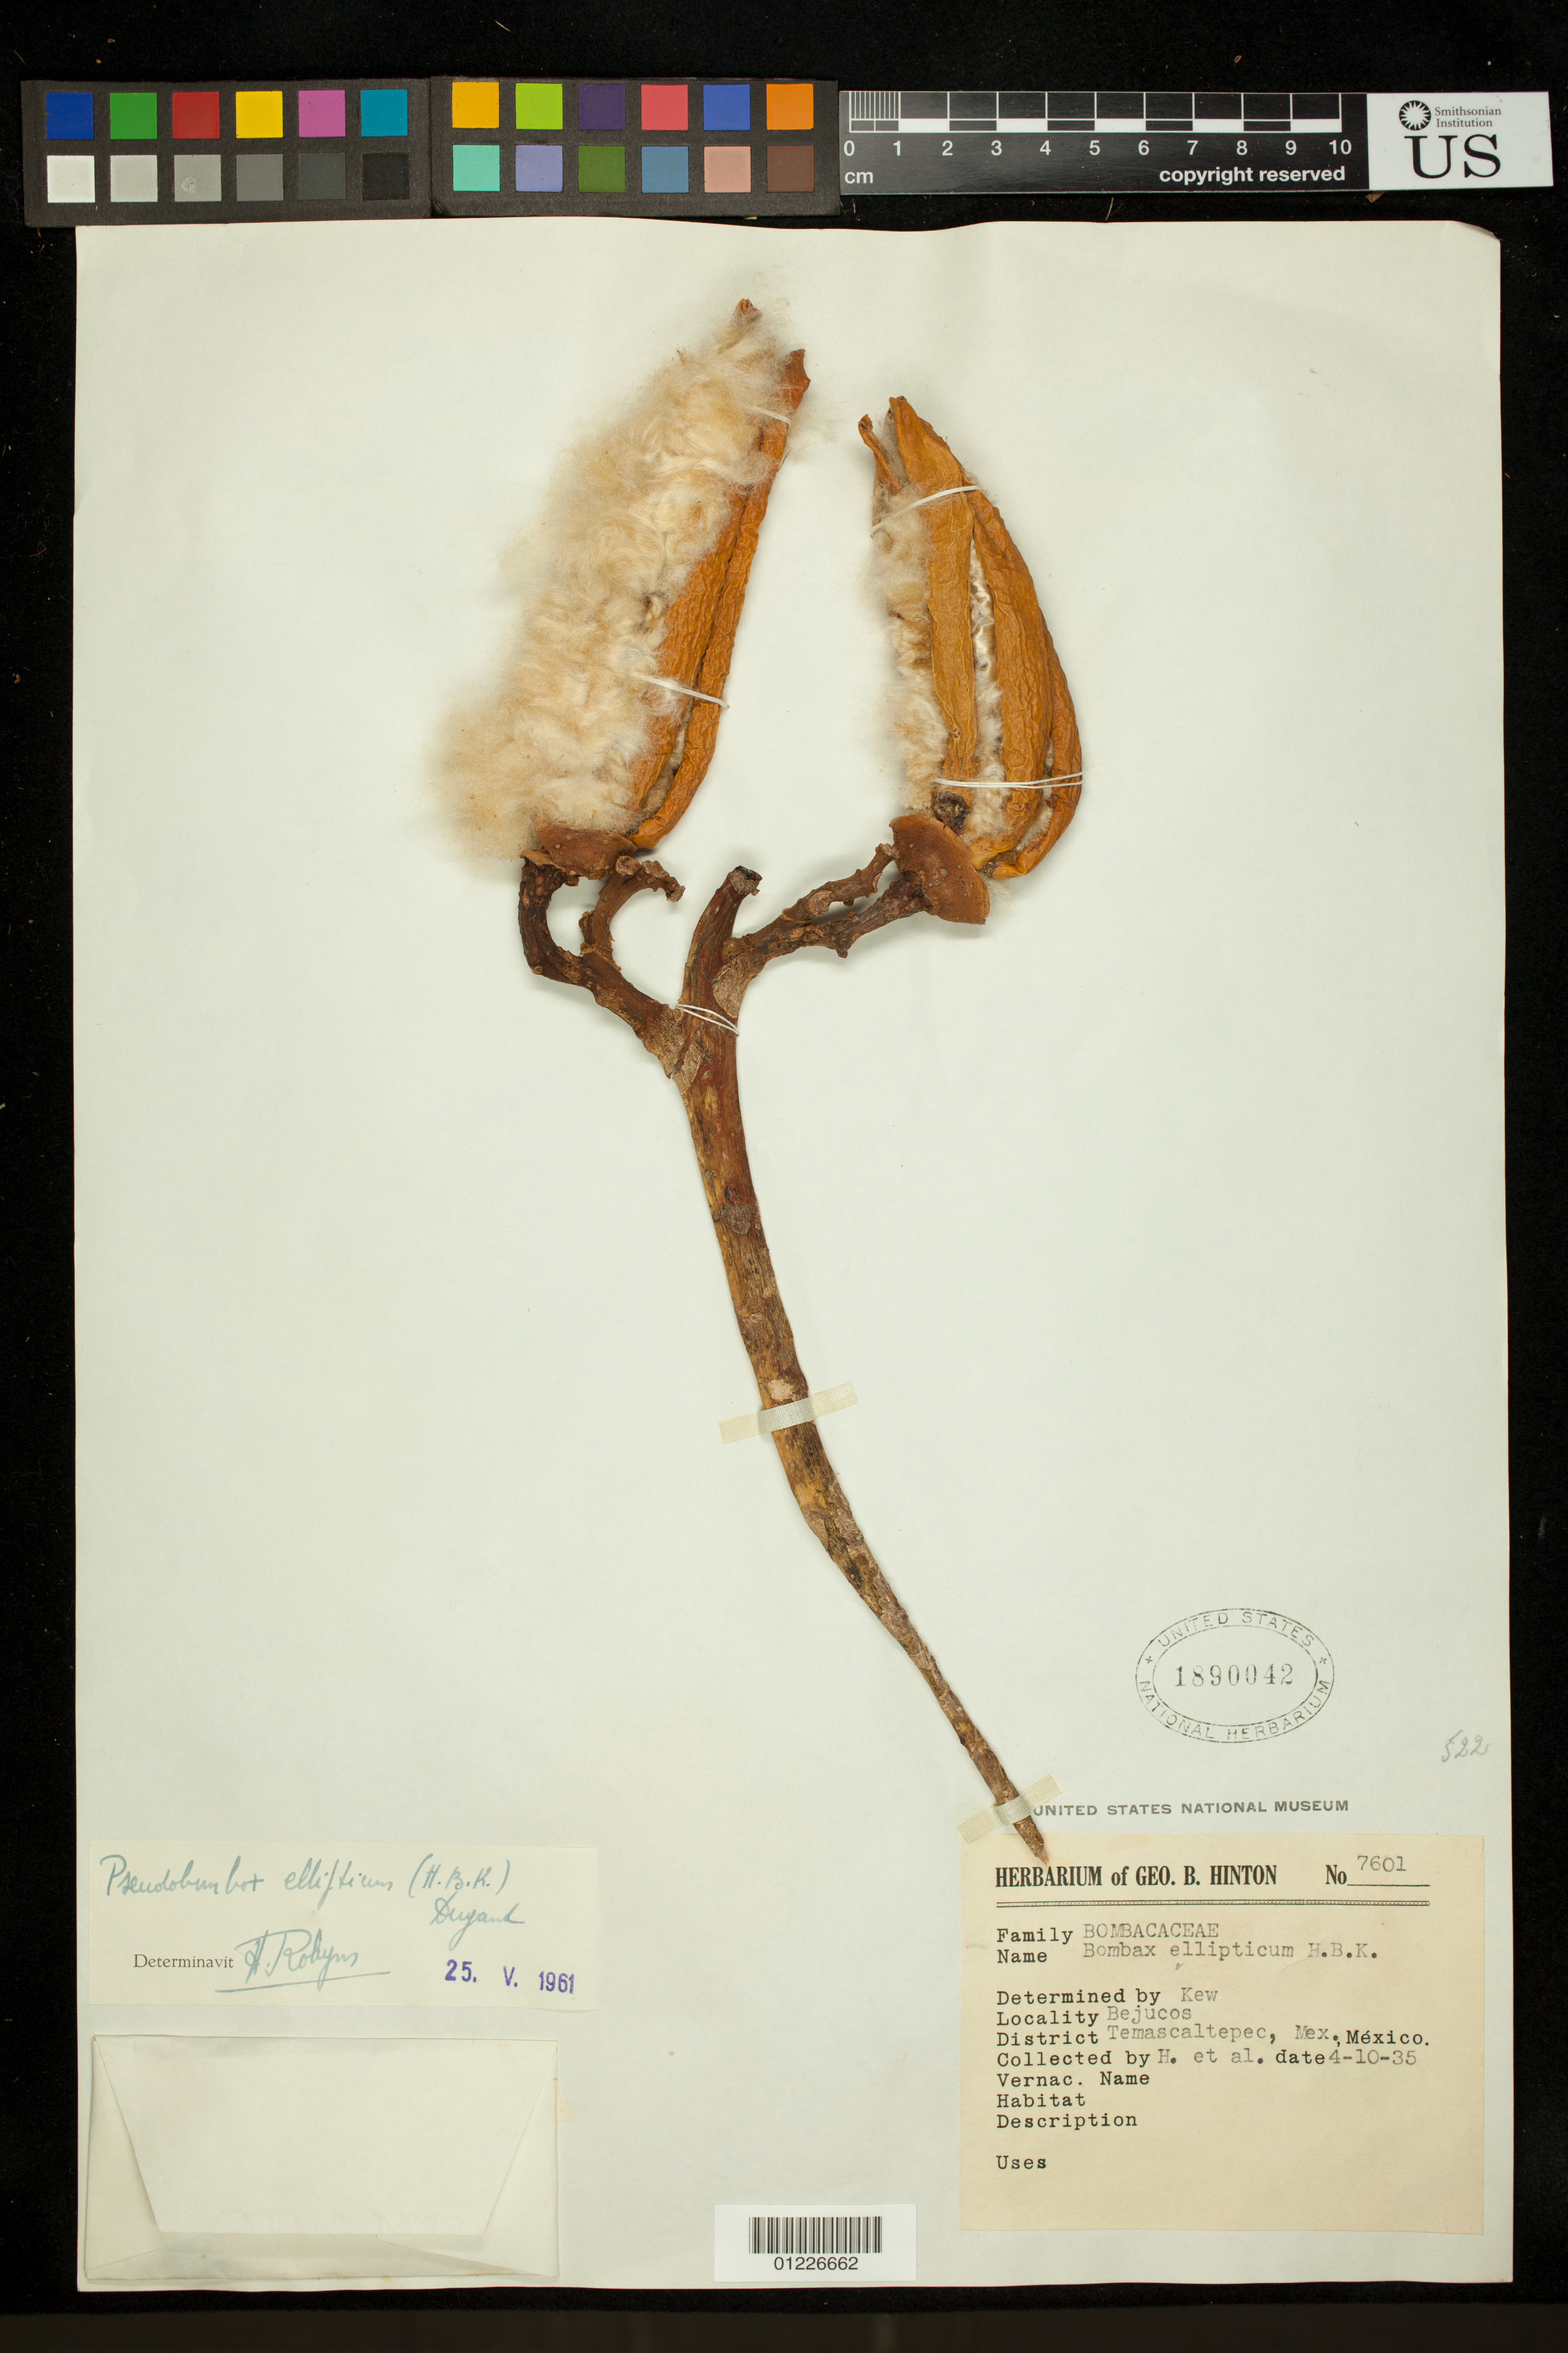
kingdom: Plantae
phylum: Tracheophyta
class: Magnoliopsida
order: Malvales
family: Malvaceae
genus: Pseudobombax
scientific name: Pseudobombax ellipticum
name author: (Kunth) Dugand G.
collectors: G. B. Hinton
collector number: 7601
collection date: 1935-04-10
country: Mexico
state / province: México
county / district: Temascaltepec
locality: Bejucos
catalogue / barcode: US 1890042